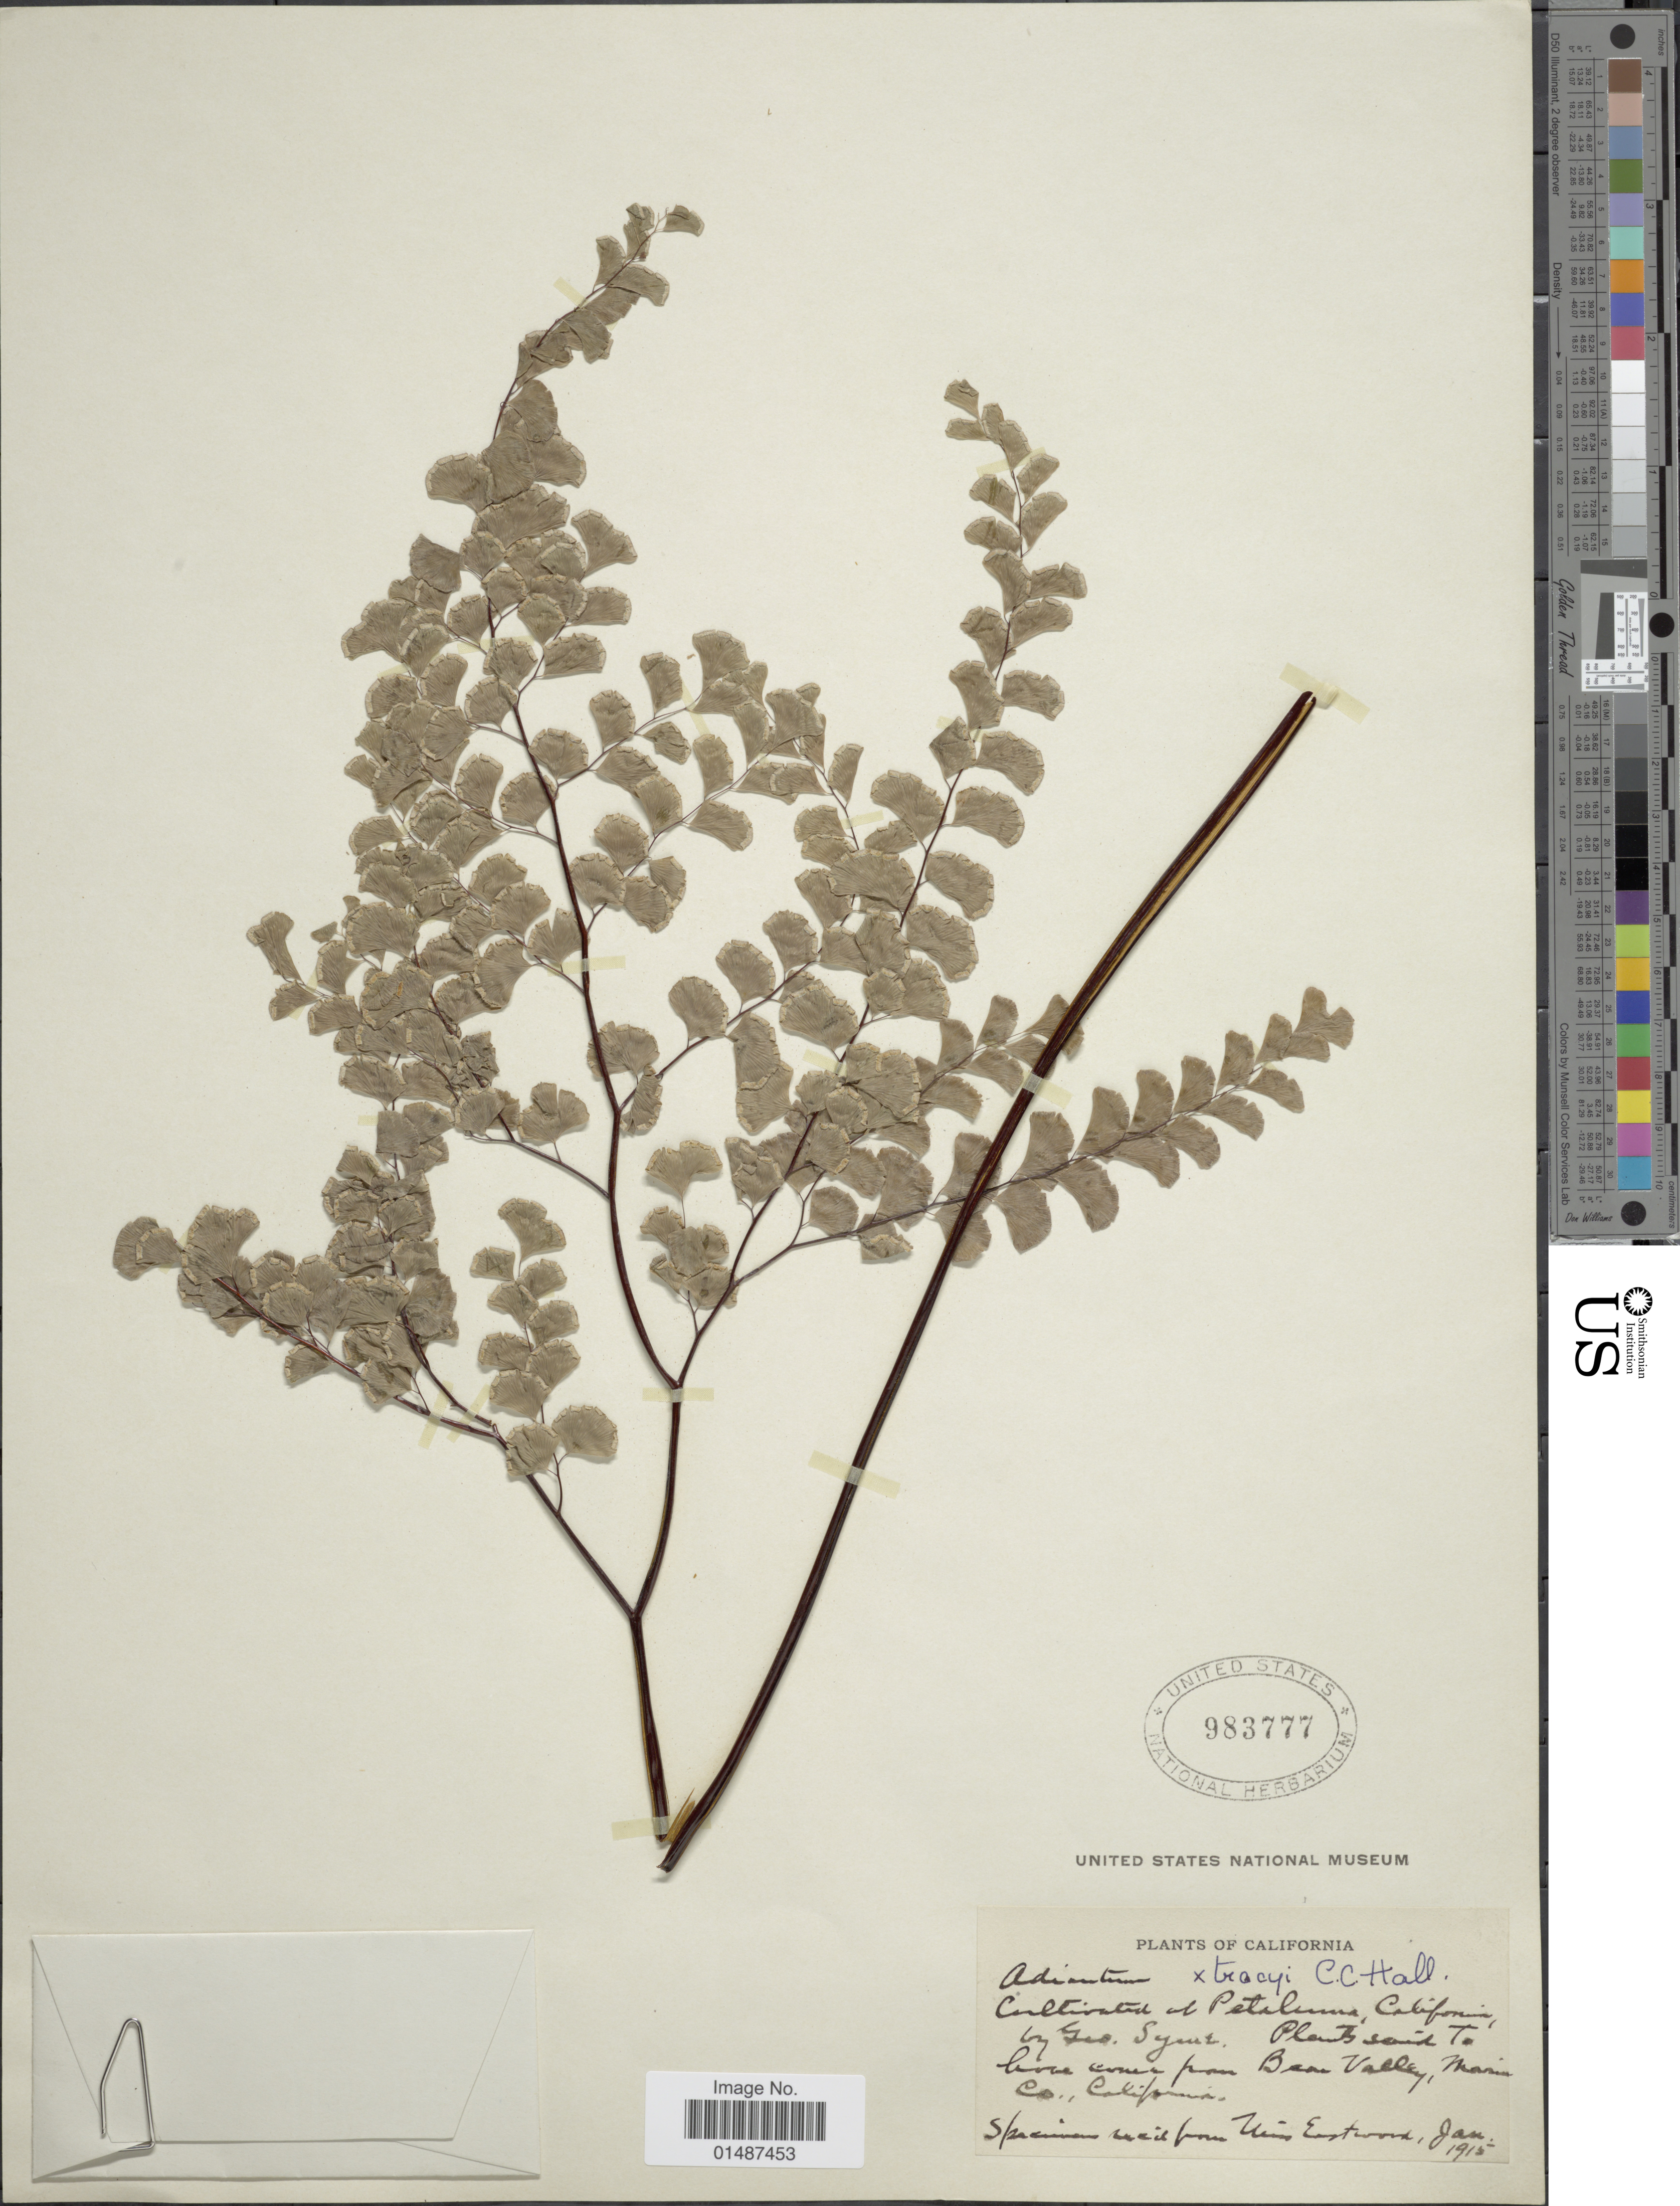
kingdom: Plantae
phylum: Tracheophyta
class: Polypodiopsida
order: Polypodiales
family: Pteridaceae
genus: Adiantum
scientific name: Adiantum x tracyi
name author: C.C. Hall ex W.H. Wagner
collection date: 1915-01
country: United States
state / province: California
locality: Cultivated at Petaluma, California, by Geo. Syme.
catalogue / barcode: US 983777